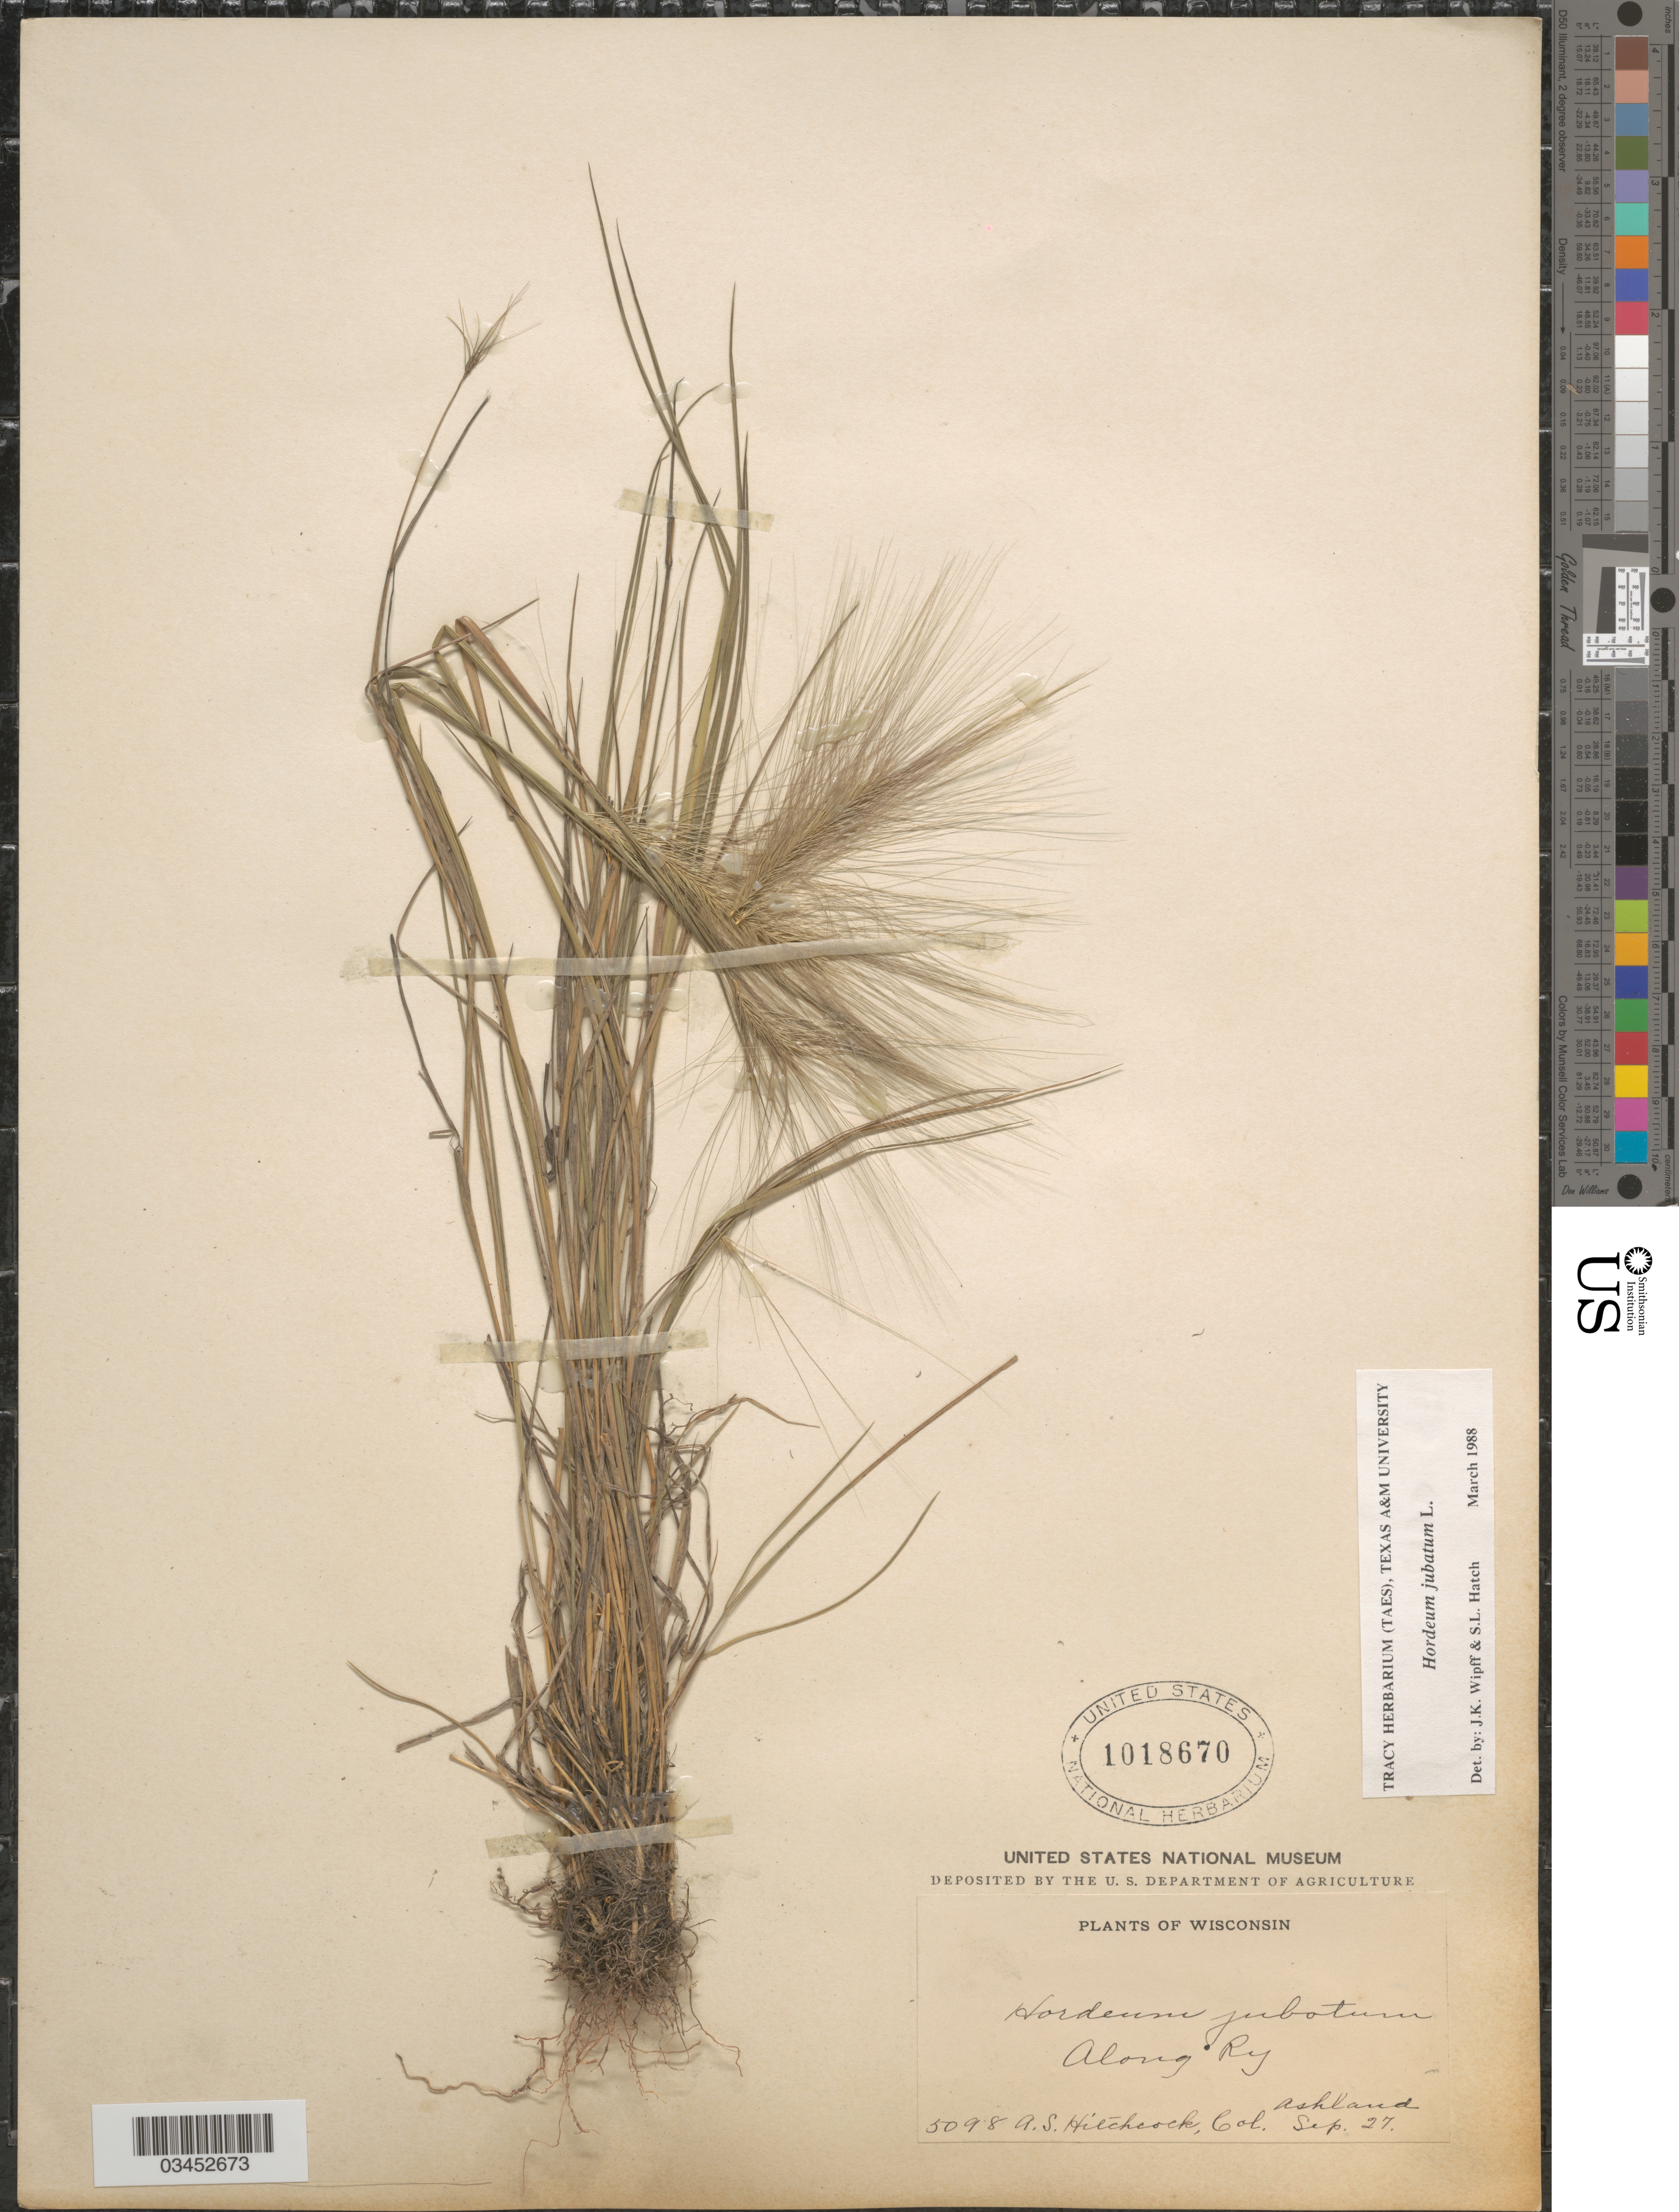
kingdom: Plantae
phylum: Tracheophyta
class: Liliopsida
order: Poales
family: Poaceae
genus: Hordeum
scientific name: Hordeum jubatum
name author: L.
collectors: A. S. Hitchcock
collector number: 5098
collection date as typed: Transcribed d/m/y: /9/27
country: United States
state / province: Wisconsin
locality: Along Ry. Ashland.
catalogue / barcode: US 1018670